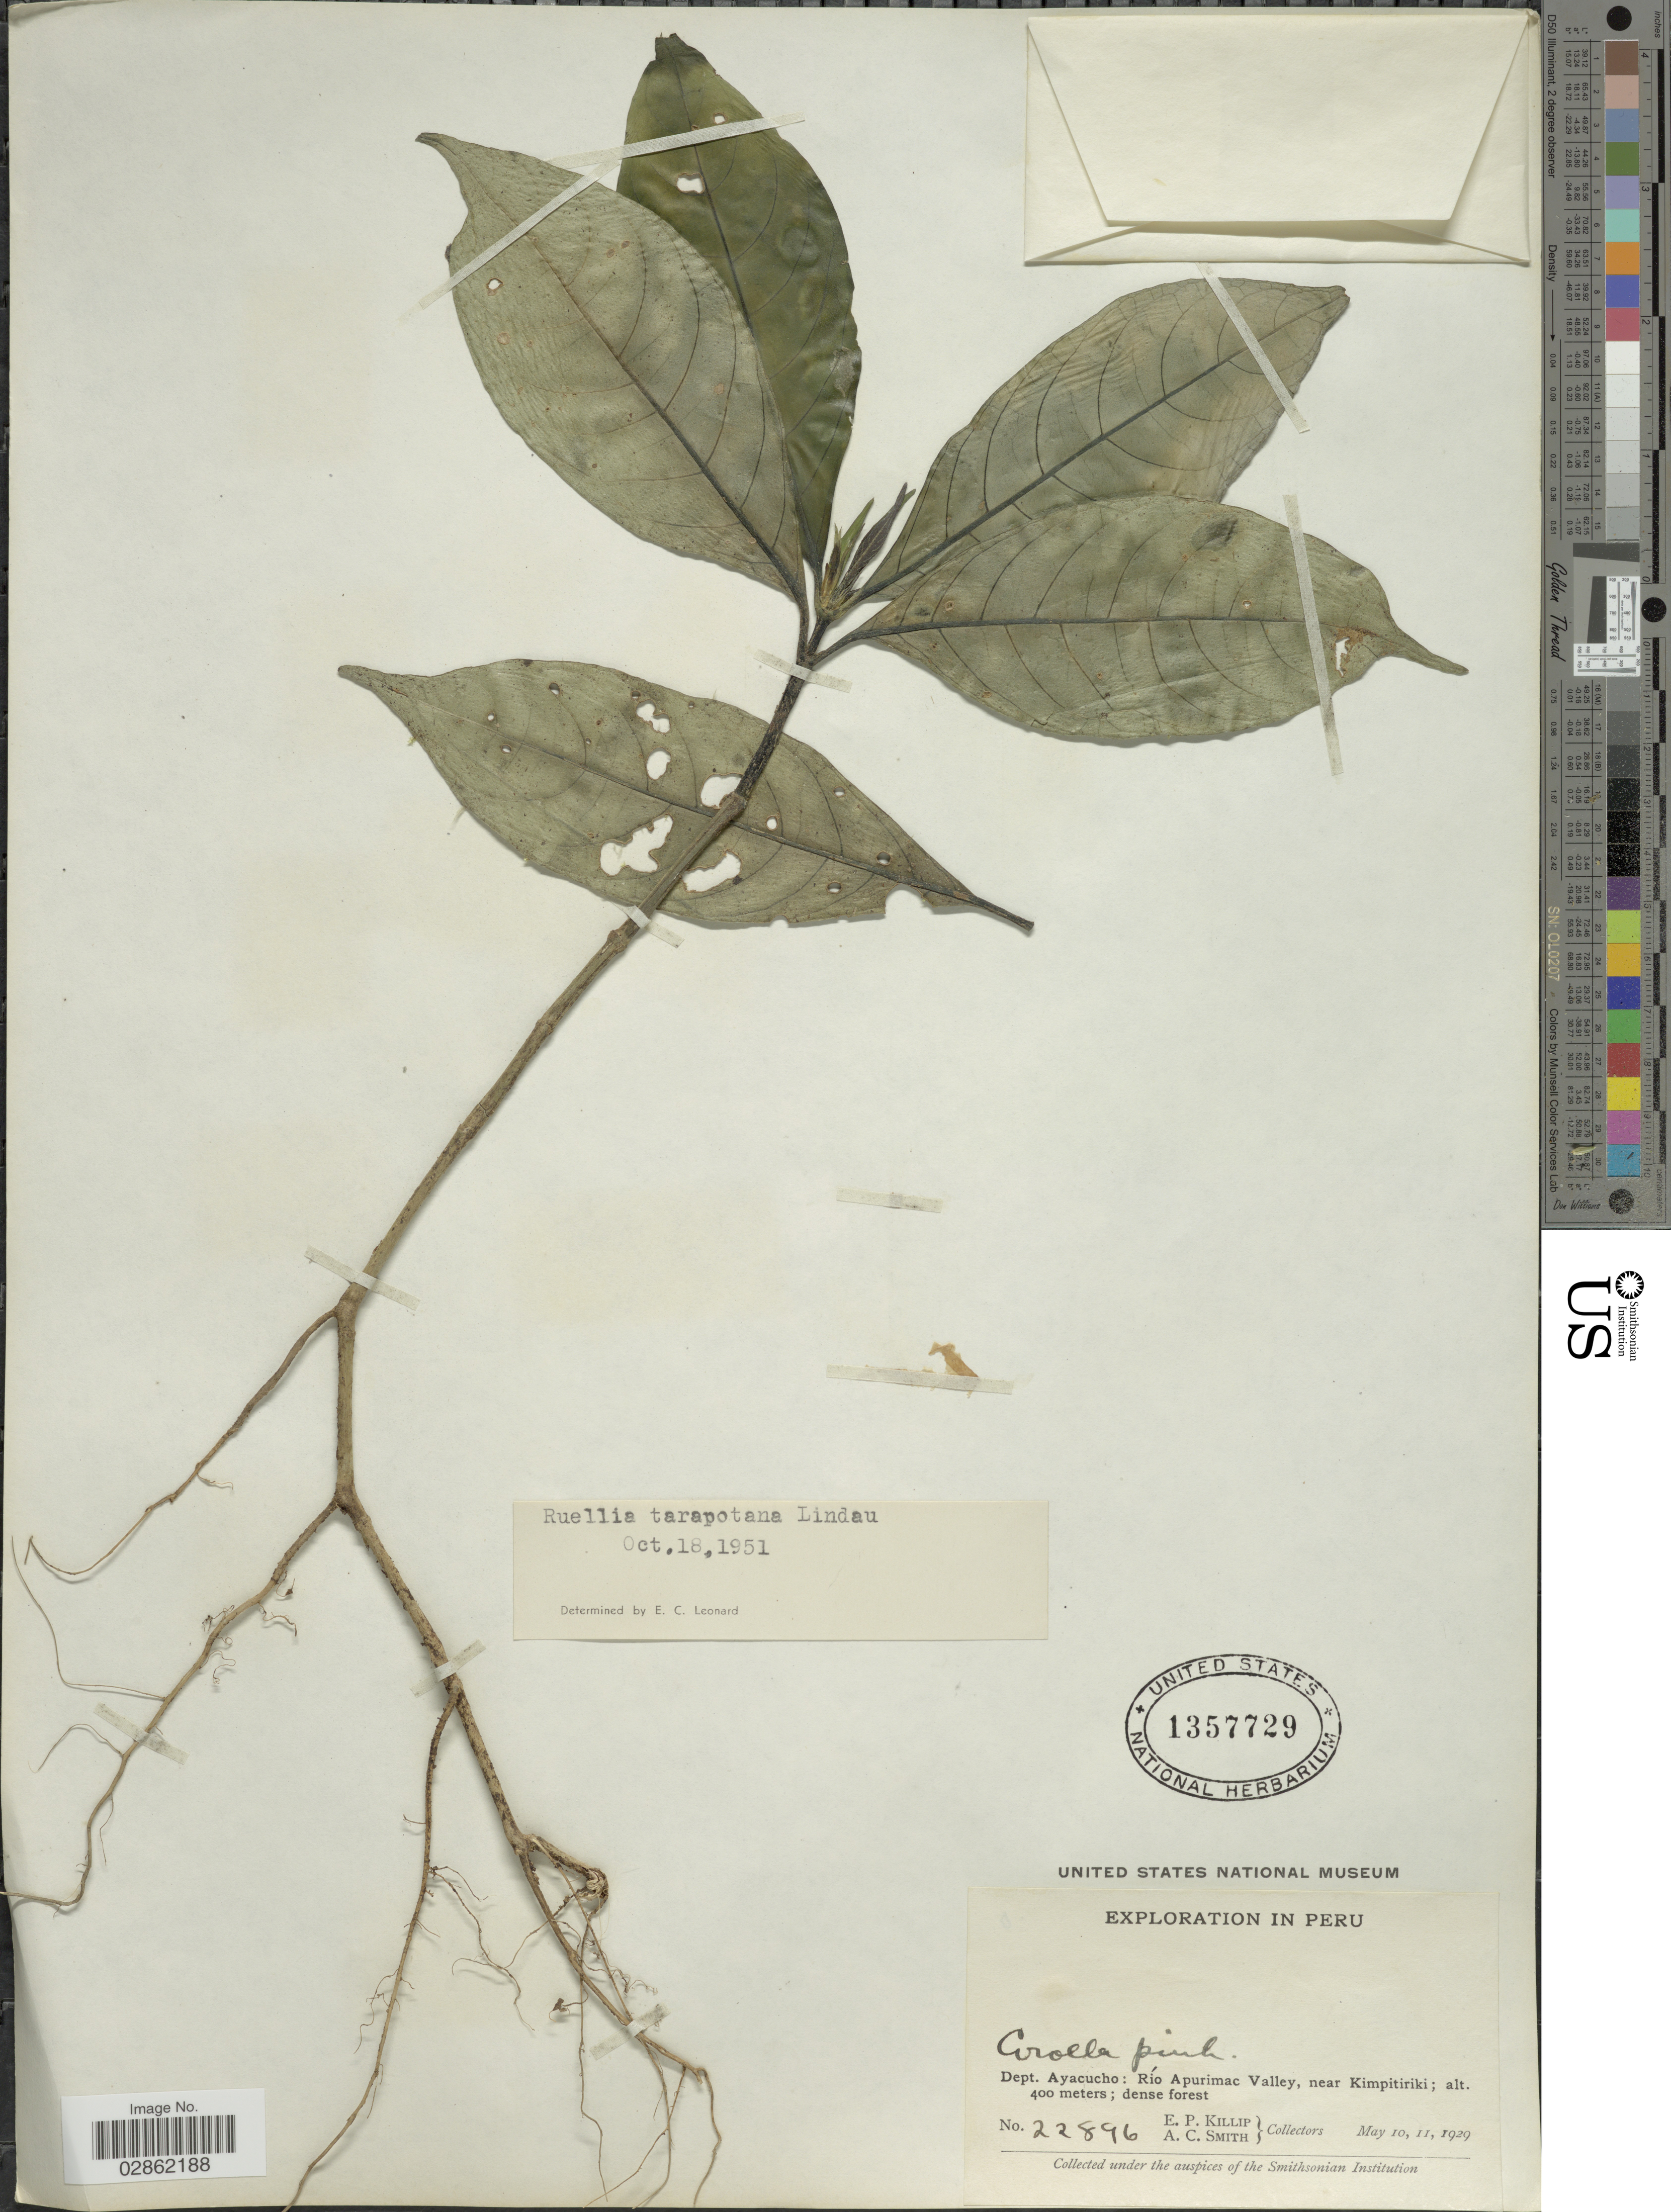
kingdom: Plantae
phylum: Tracheophyta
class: Magnoliopsida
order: Lamiales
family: Acanthaceae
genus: Ruellia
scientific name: Ruellia tarapotana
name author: Lindau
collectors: E. P. Killip & A. C. Smith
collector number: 22896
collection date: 1929-05-10/1929-05-11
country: Peru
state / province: Ayacucho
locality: Dept. Ayacucho, Río Apurimac Valley, near Kimpitiriki.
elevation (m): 400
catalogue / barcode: US 1357729